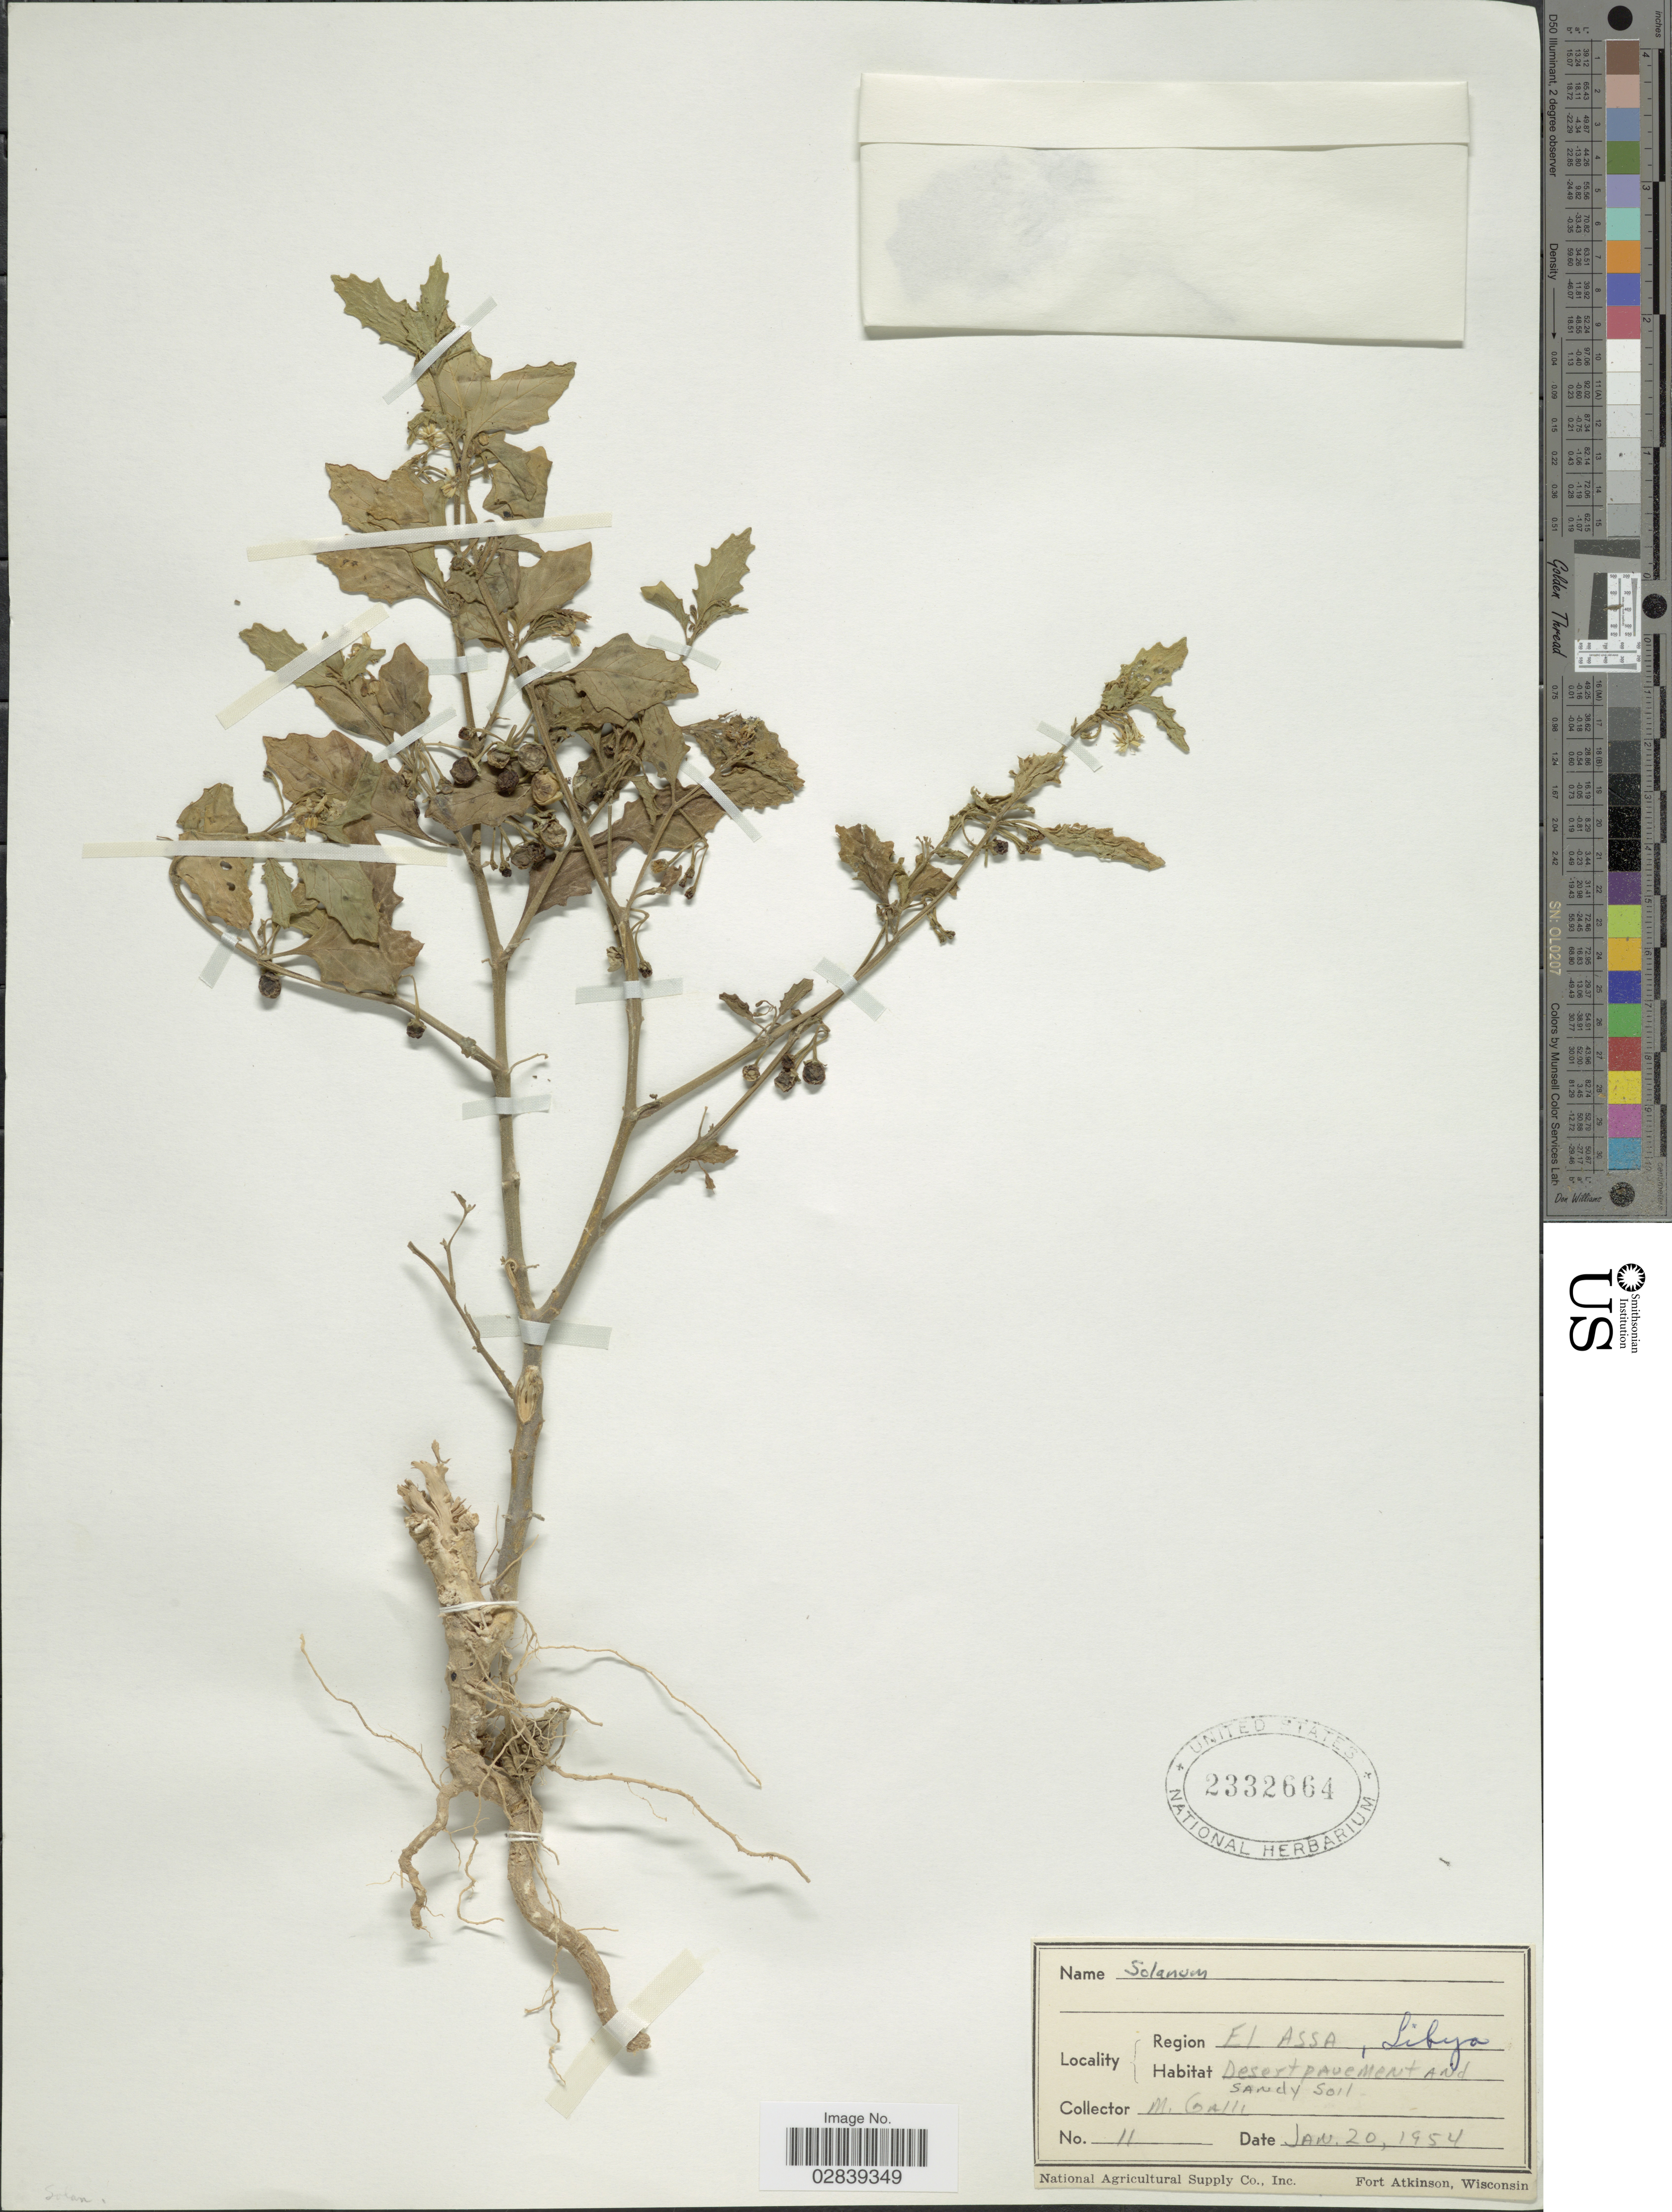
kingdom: Plantae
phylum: Tracheophyta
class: Magnoliopsida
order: Solanales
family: Solanaceae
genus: Solanum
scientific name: Solanum sp.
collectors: M. Galli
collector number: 11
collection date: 1954-01-20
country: Libya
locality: Region El Assa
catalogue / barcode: US 2332664